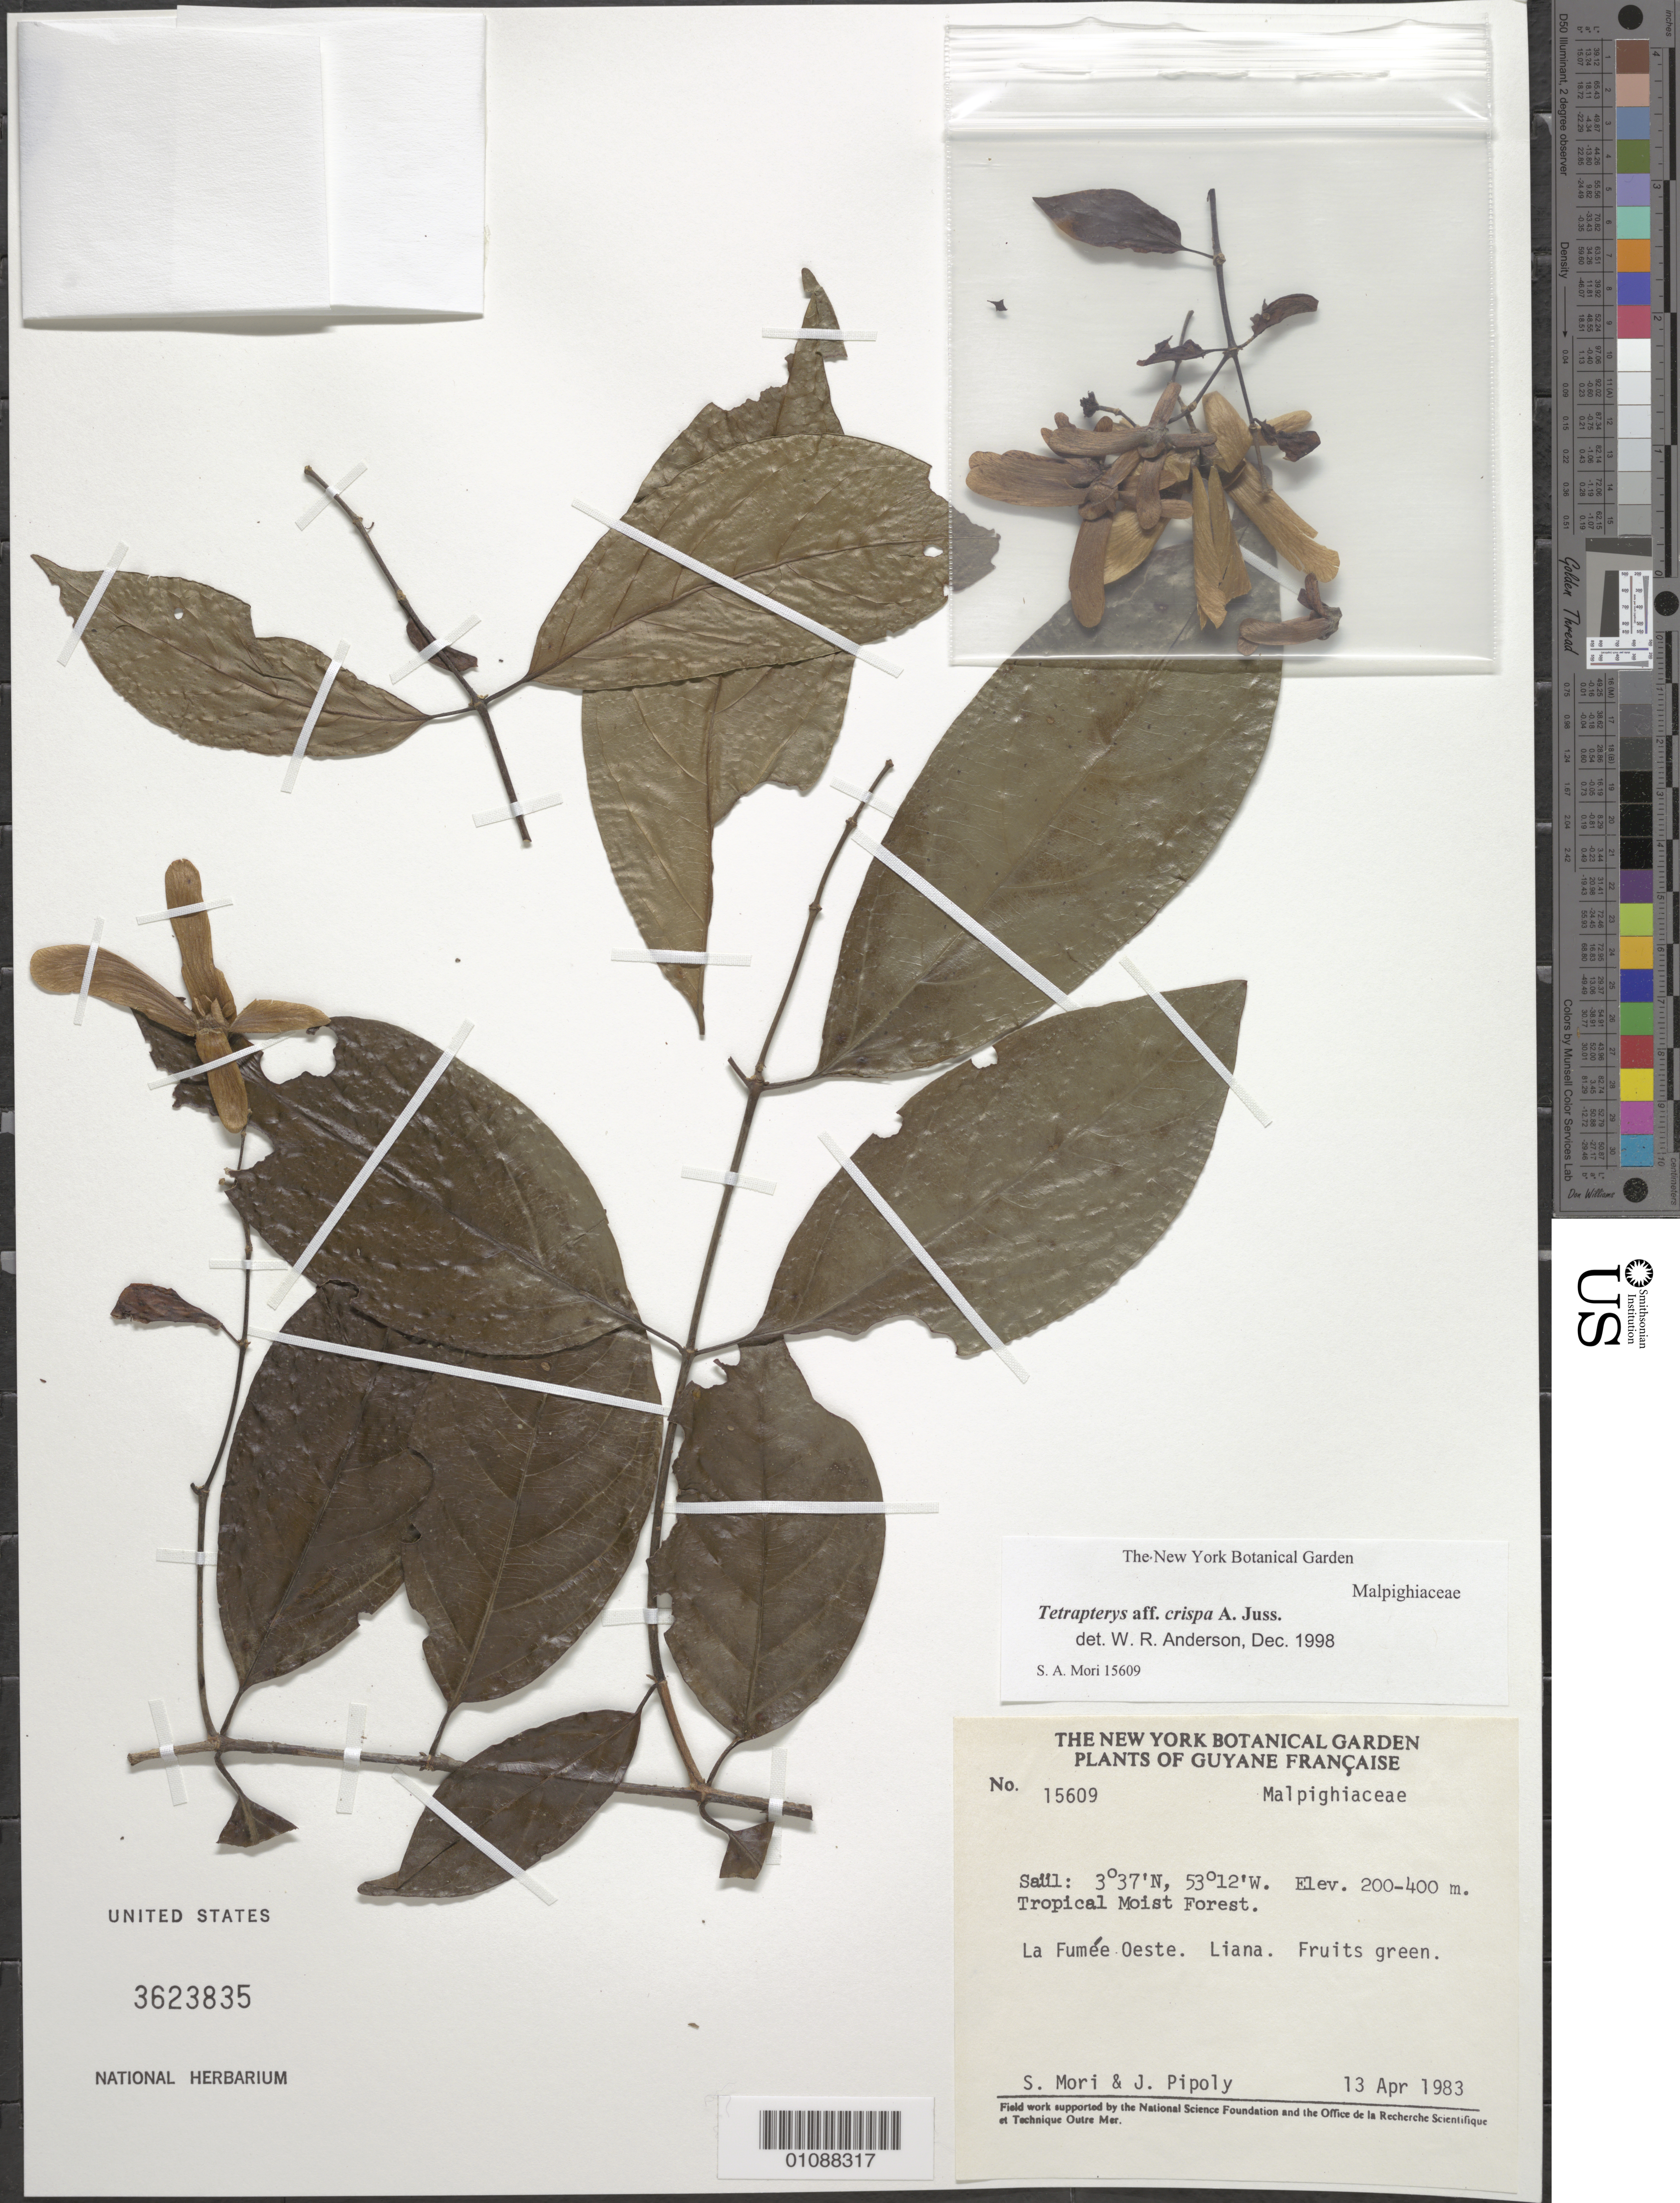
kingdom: Plantae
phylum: Tracheophyta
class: Magnoliopsida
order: Malpighiales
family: Malpighiaceae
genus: Tetrapterys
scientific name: Tetrapterys crispa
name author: A. Juss.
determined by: Anderson, W. R., (MICH), University of Michigan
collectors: S. Mori & J. J. Pipoly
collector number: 15609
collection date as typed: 13-Apr-83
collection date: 1983-04-13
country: French Guiana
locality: Saül, Monts de Fumée. La Fumée Oeste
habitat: Tropical moist forest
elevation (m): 200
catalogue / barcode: US 3623835